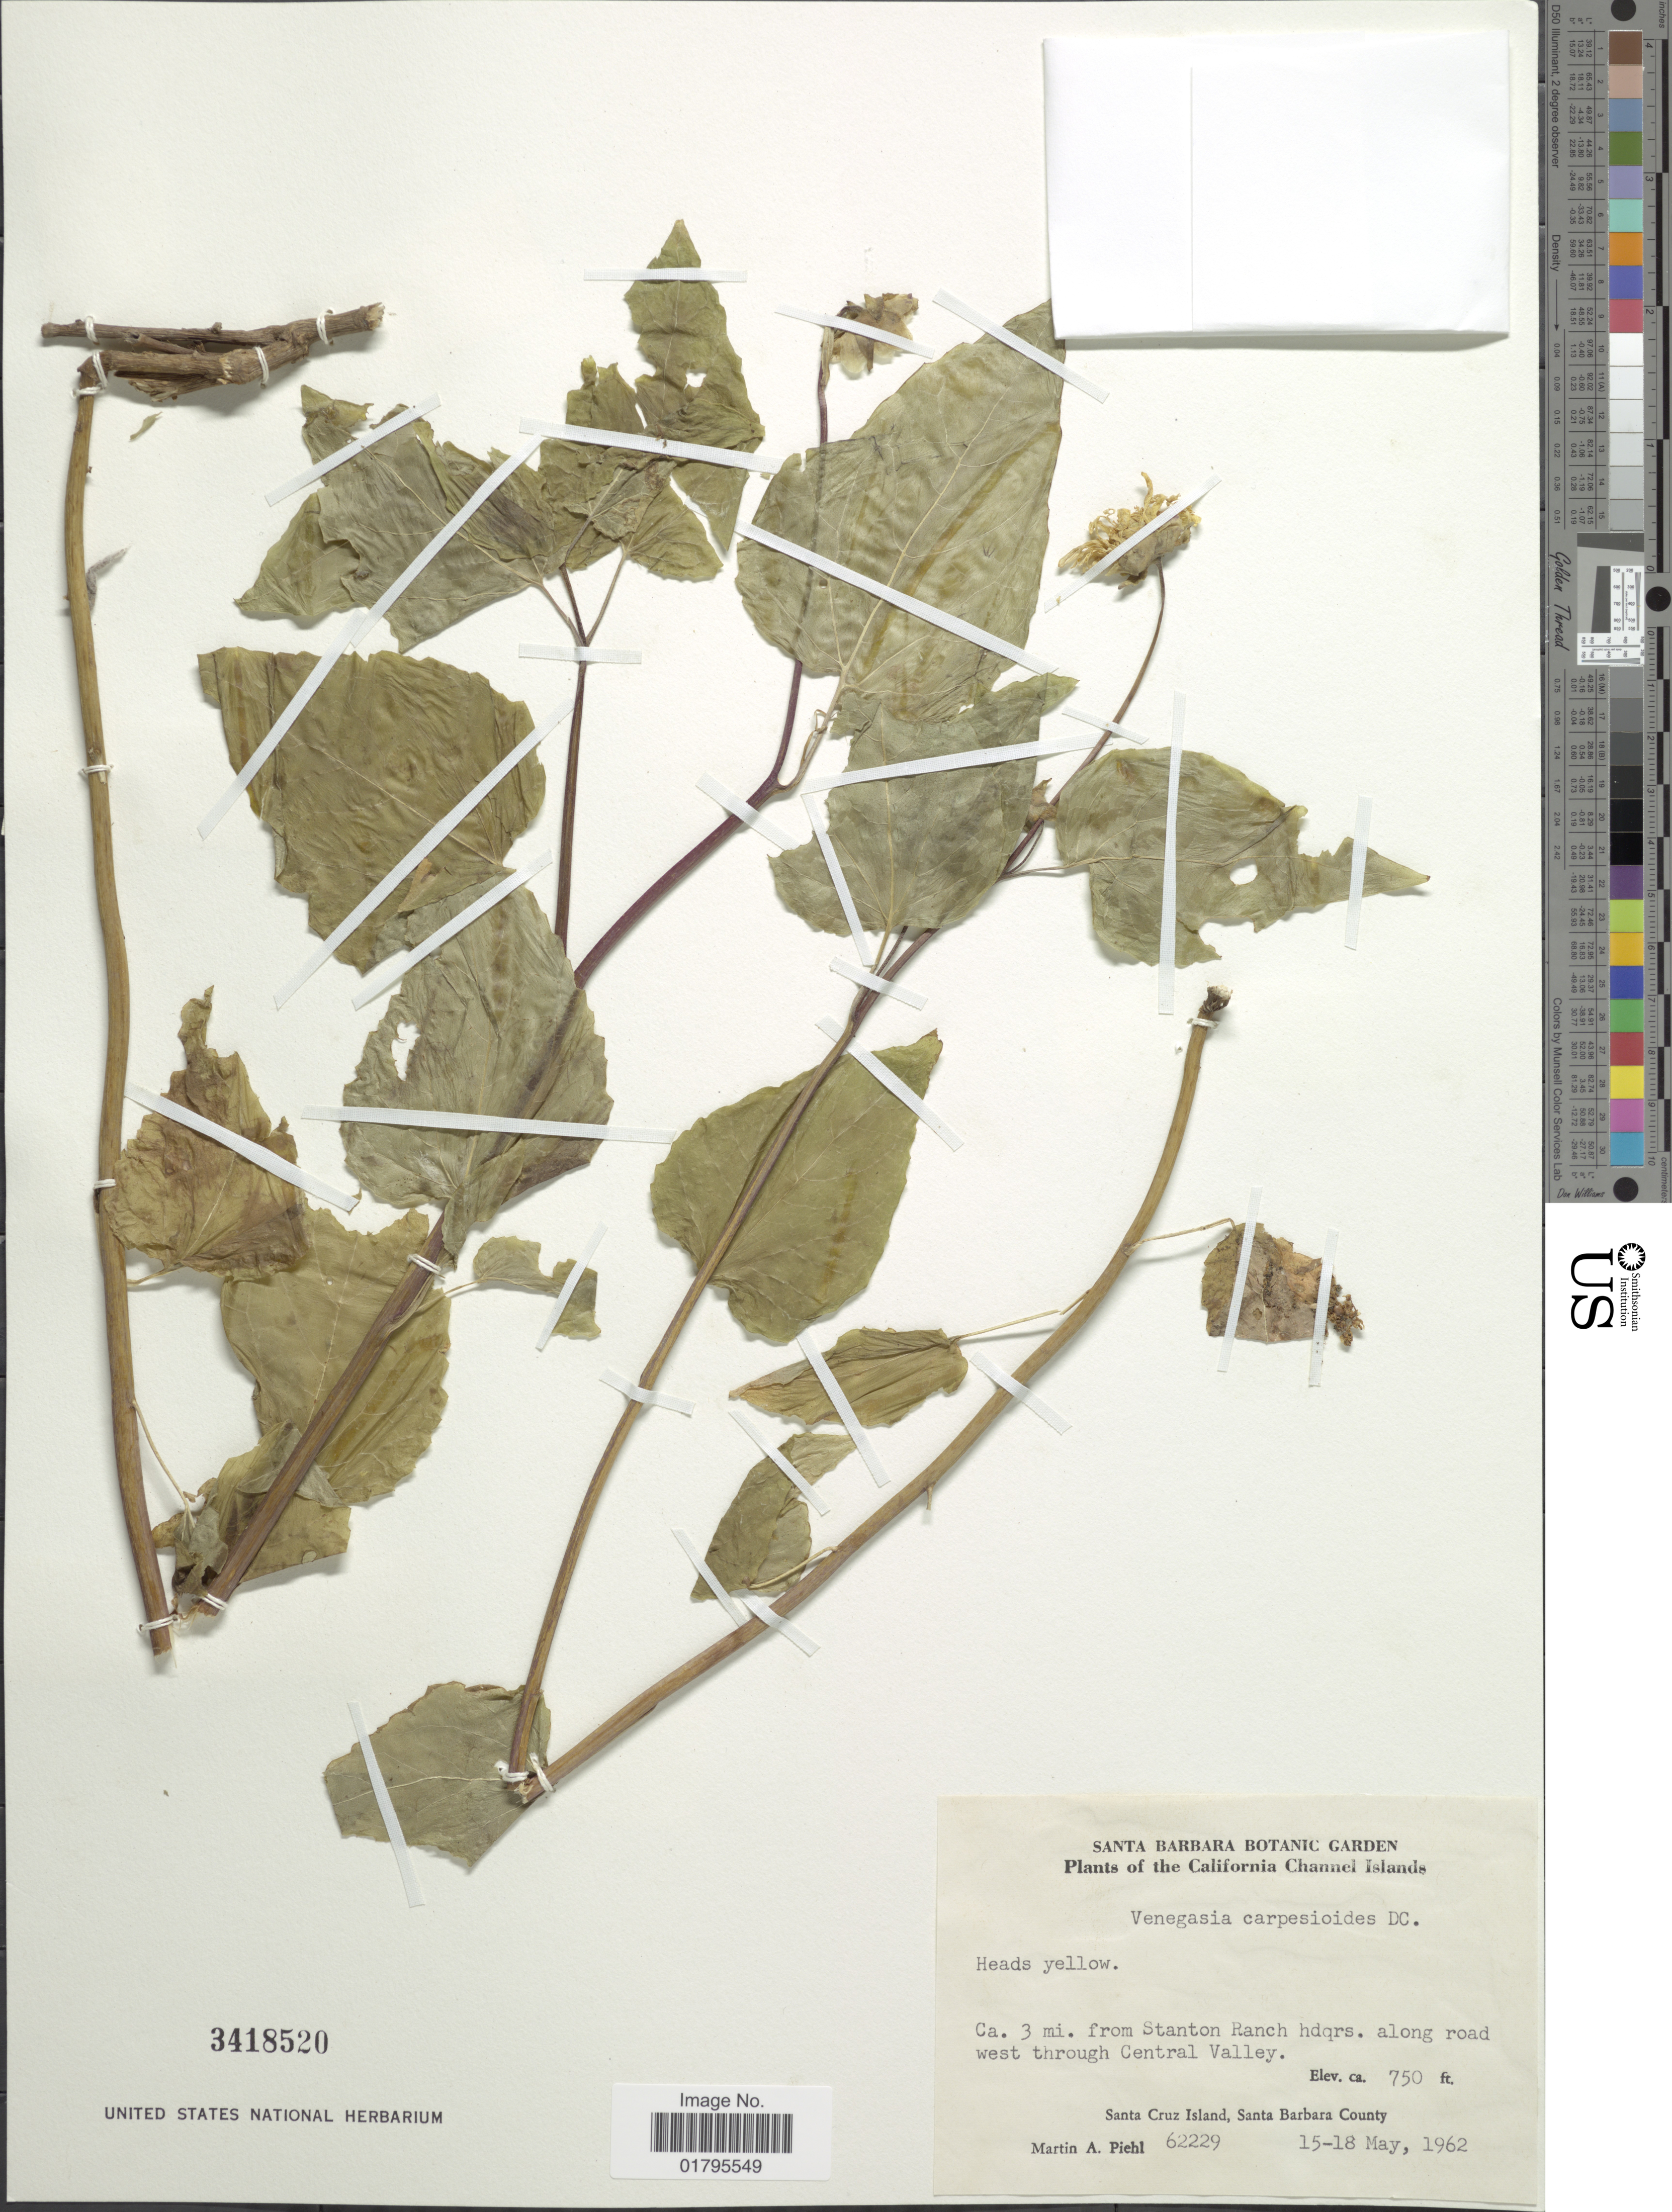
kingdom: Plantae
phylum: Tracheophyta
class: Magnoliopsida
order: Asterales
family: Asteraceae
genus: Venegasia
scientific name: Venegasia carpesioides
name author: DC.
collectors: M. Piehl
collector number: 6229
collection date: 1962-05-18/1962-08-15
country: United States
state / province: California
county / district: Santa Barbara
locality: The California Channel Islands, 3 mi. from Stanton Ranch hdqrs. along road west through Central Valley, Santa Cruz Island, Santa Barbara County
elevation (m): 229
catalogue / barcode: US 3418520